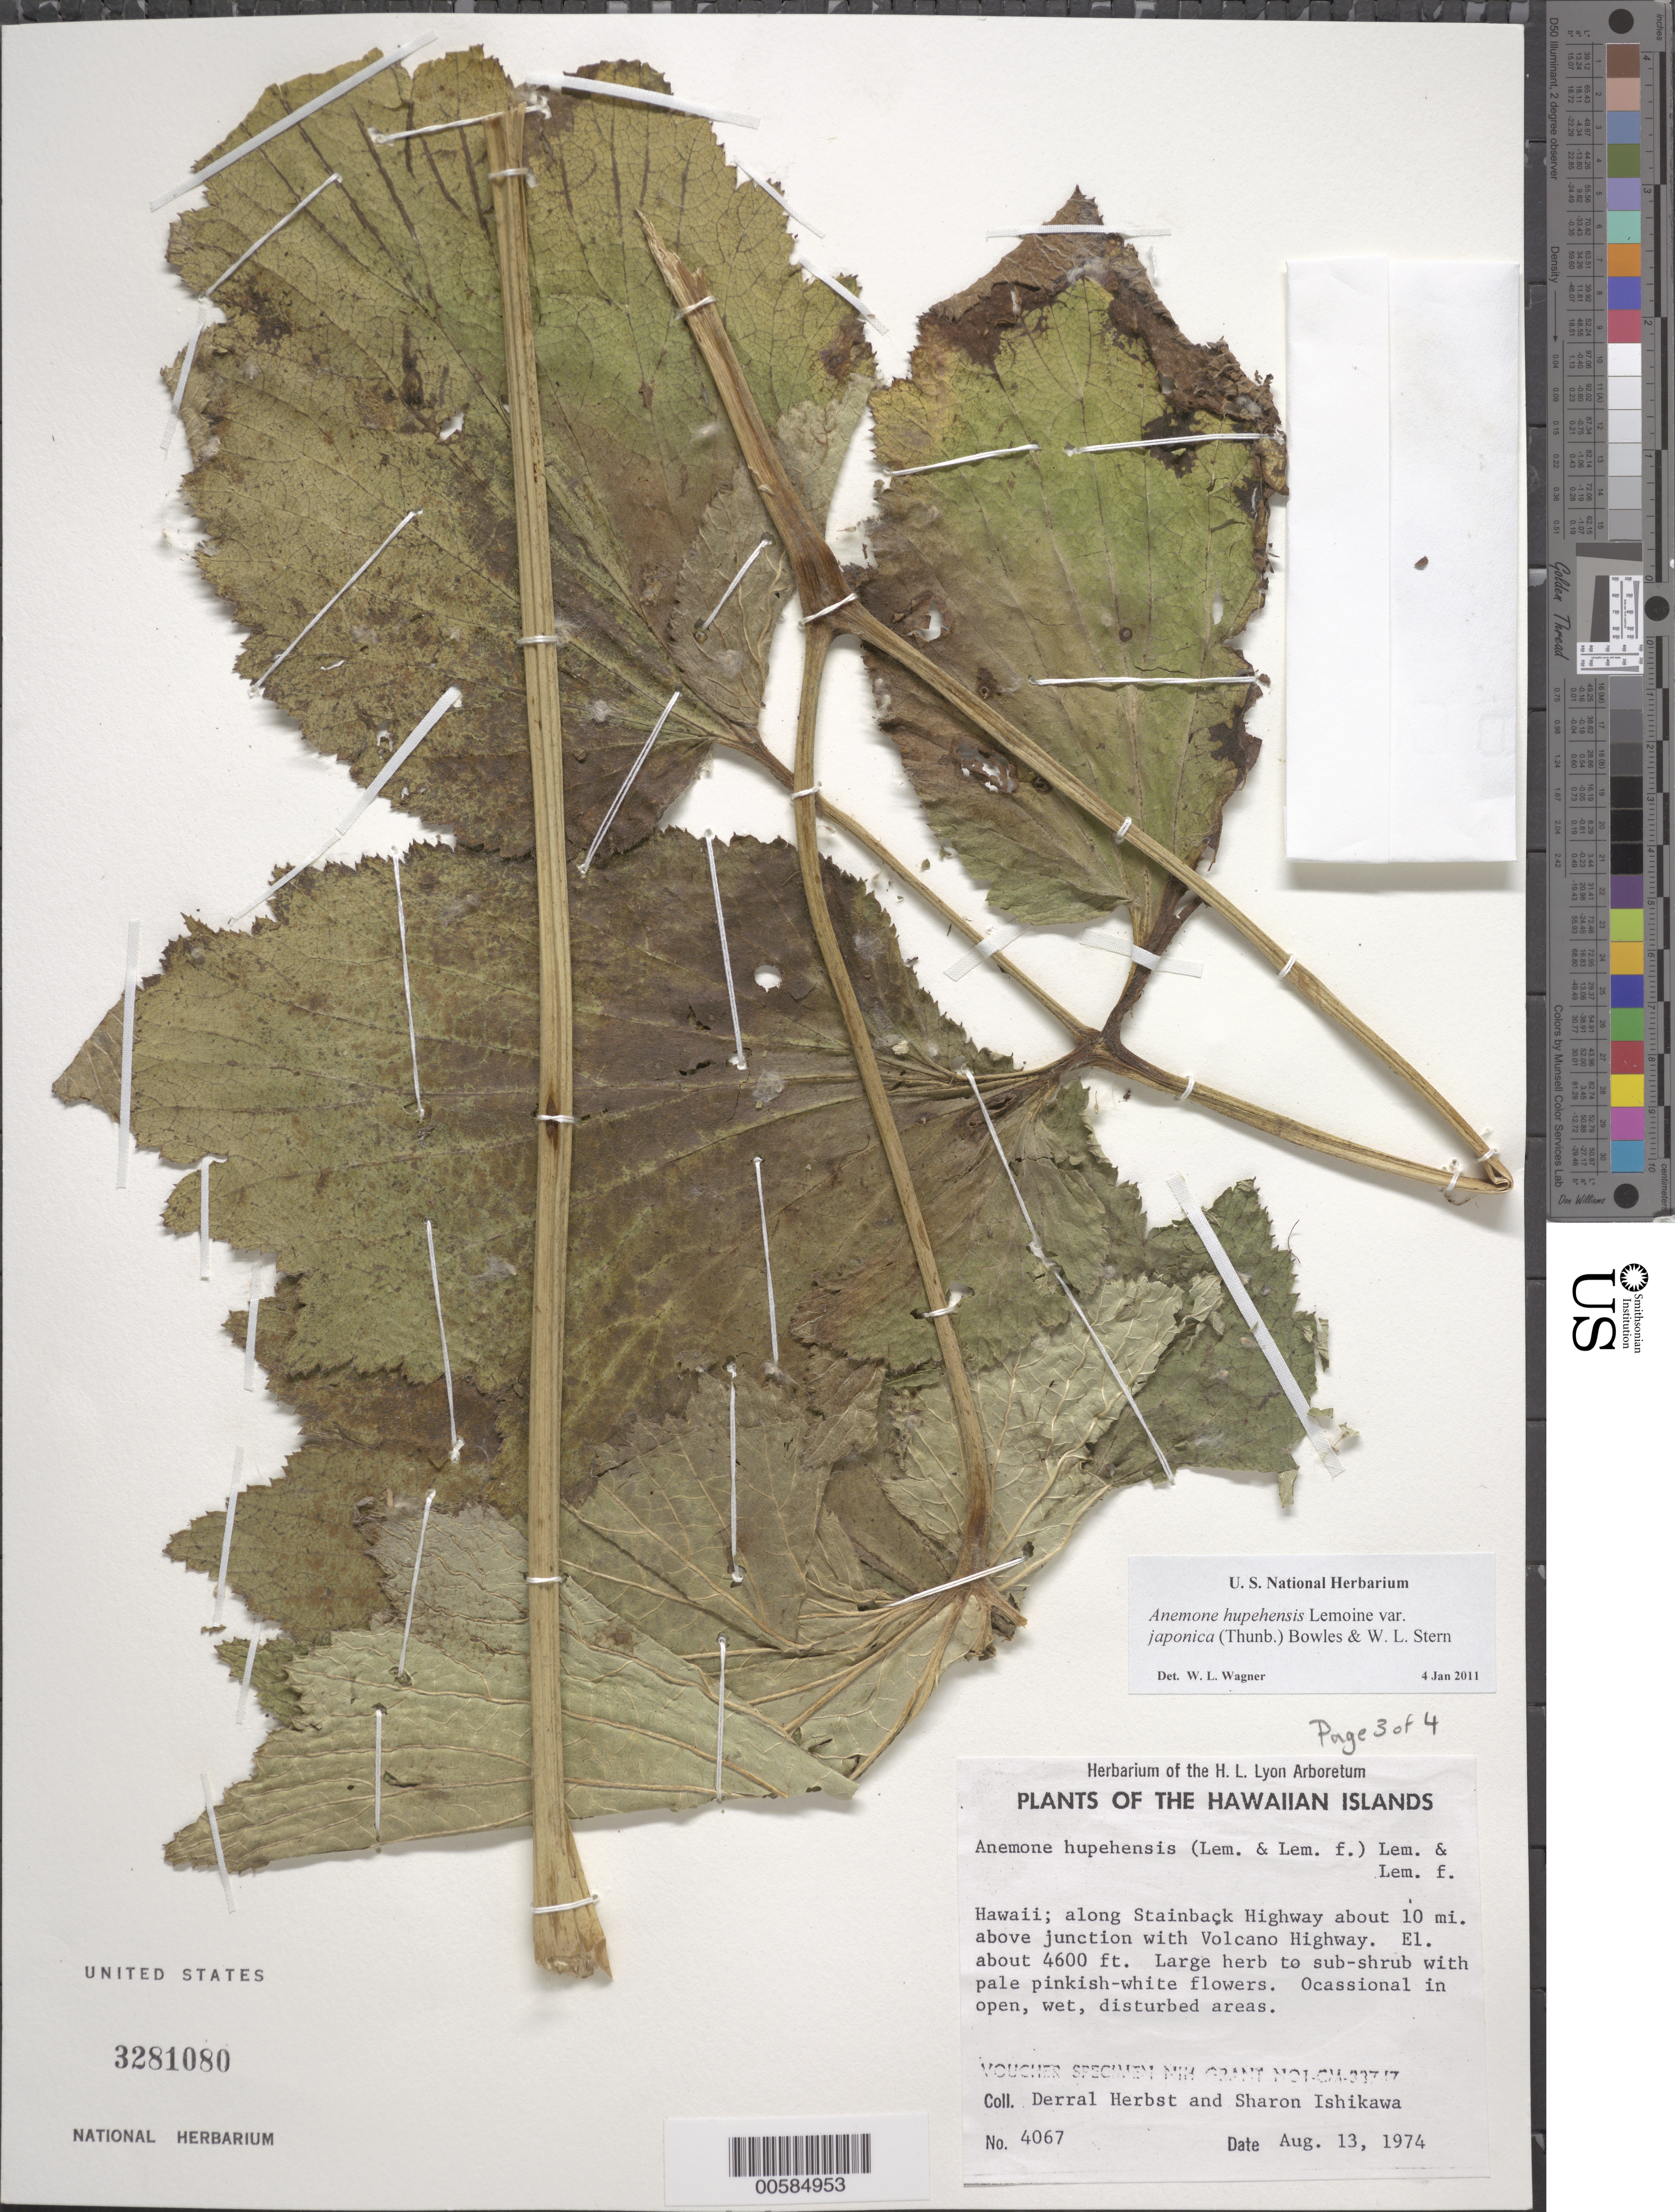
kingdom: Plantae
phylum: Tracheophyta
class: Magnoliopsida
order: Ranunculales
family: Ranunculaceae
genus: Anemone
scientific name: Anemone hupehensis var. japonica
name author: (Thunb.) Bowles & Stearn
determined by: Wagner, W. L., (BOT), Smithsonian Institution - National Museum of Natural History (UNITED STATES)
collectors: D. R. Herbst & S. Ishikawa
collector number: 4067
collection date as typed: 13 Aug 1974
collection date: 1974-08-13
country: United States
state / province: Hawaii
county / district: Hawaii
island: Hawaii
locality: Along Stainback Hwy ca 10 mi above jct with Volcano Hwy.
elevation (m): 1402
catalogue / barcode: US 3281080